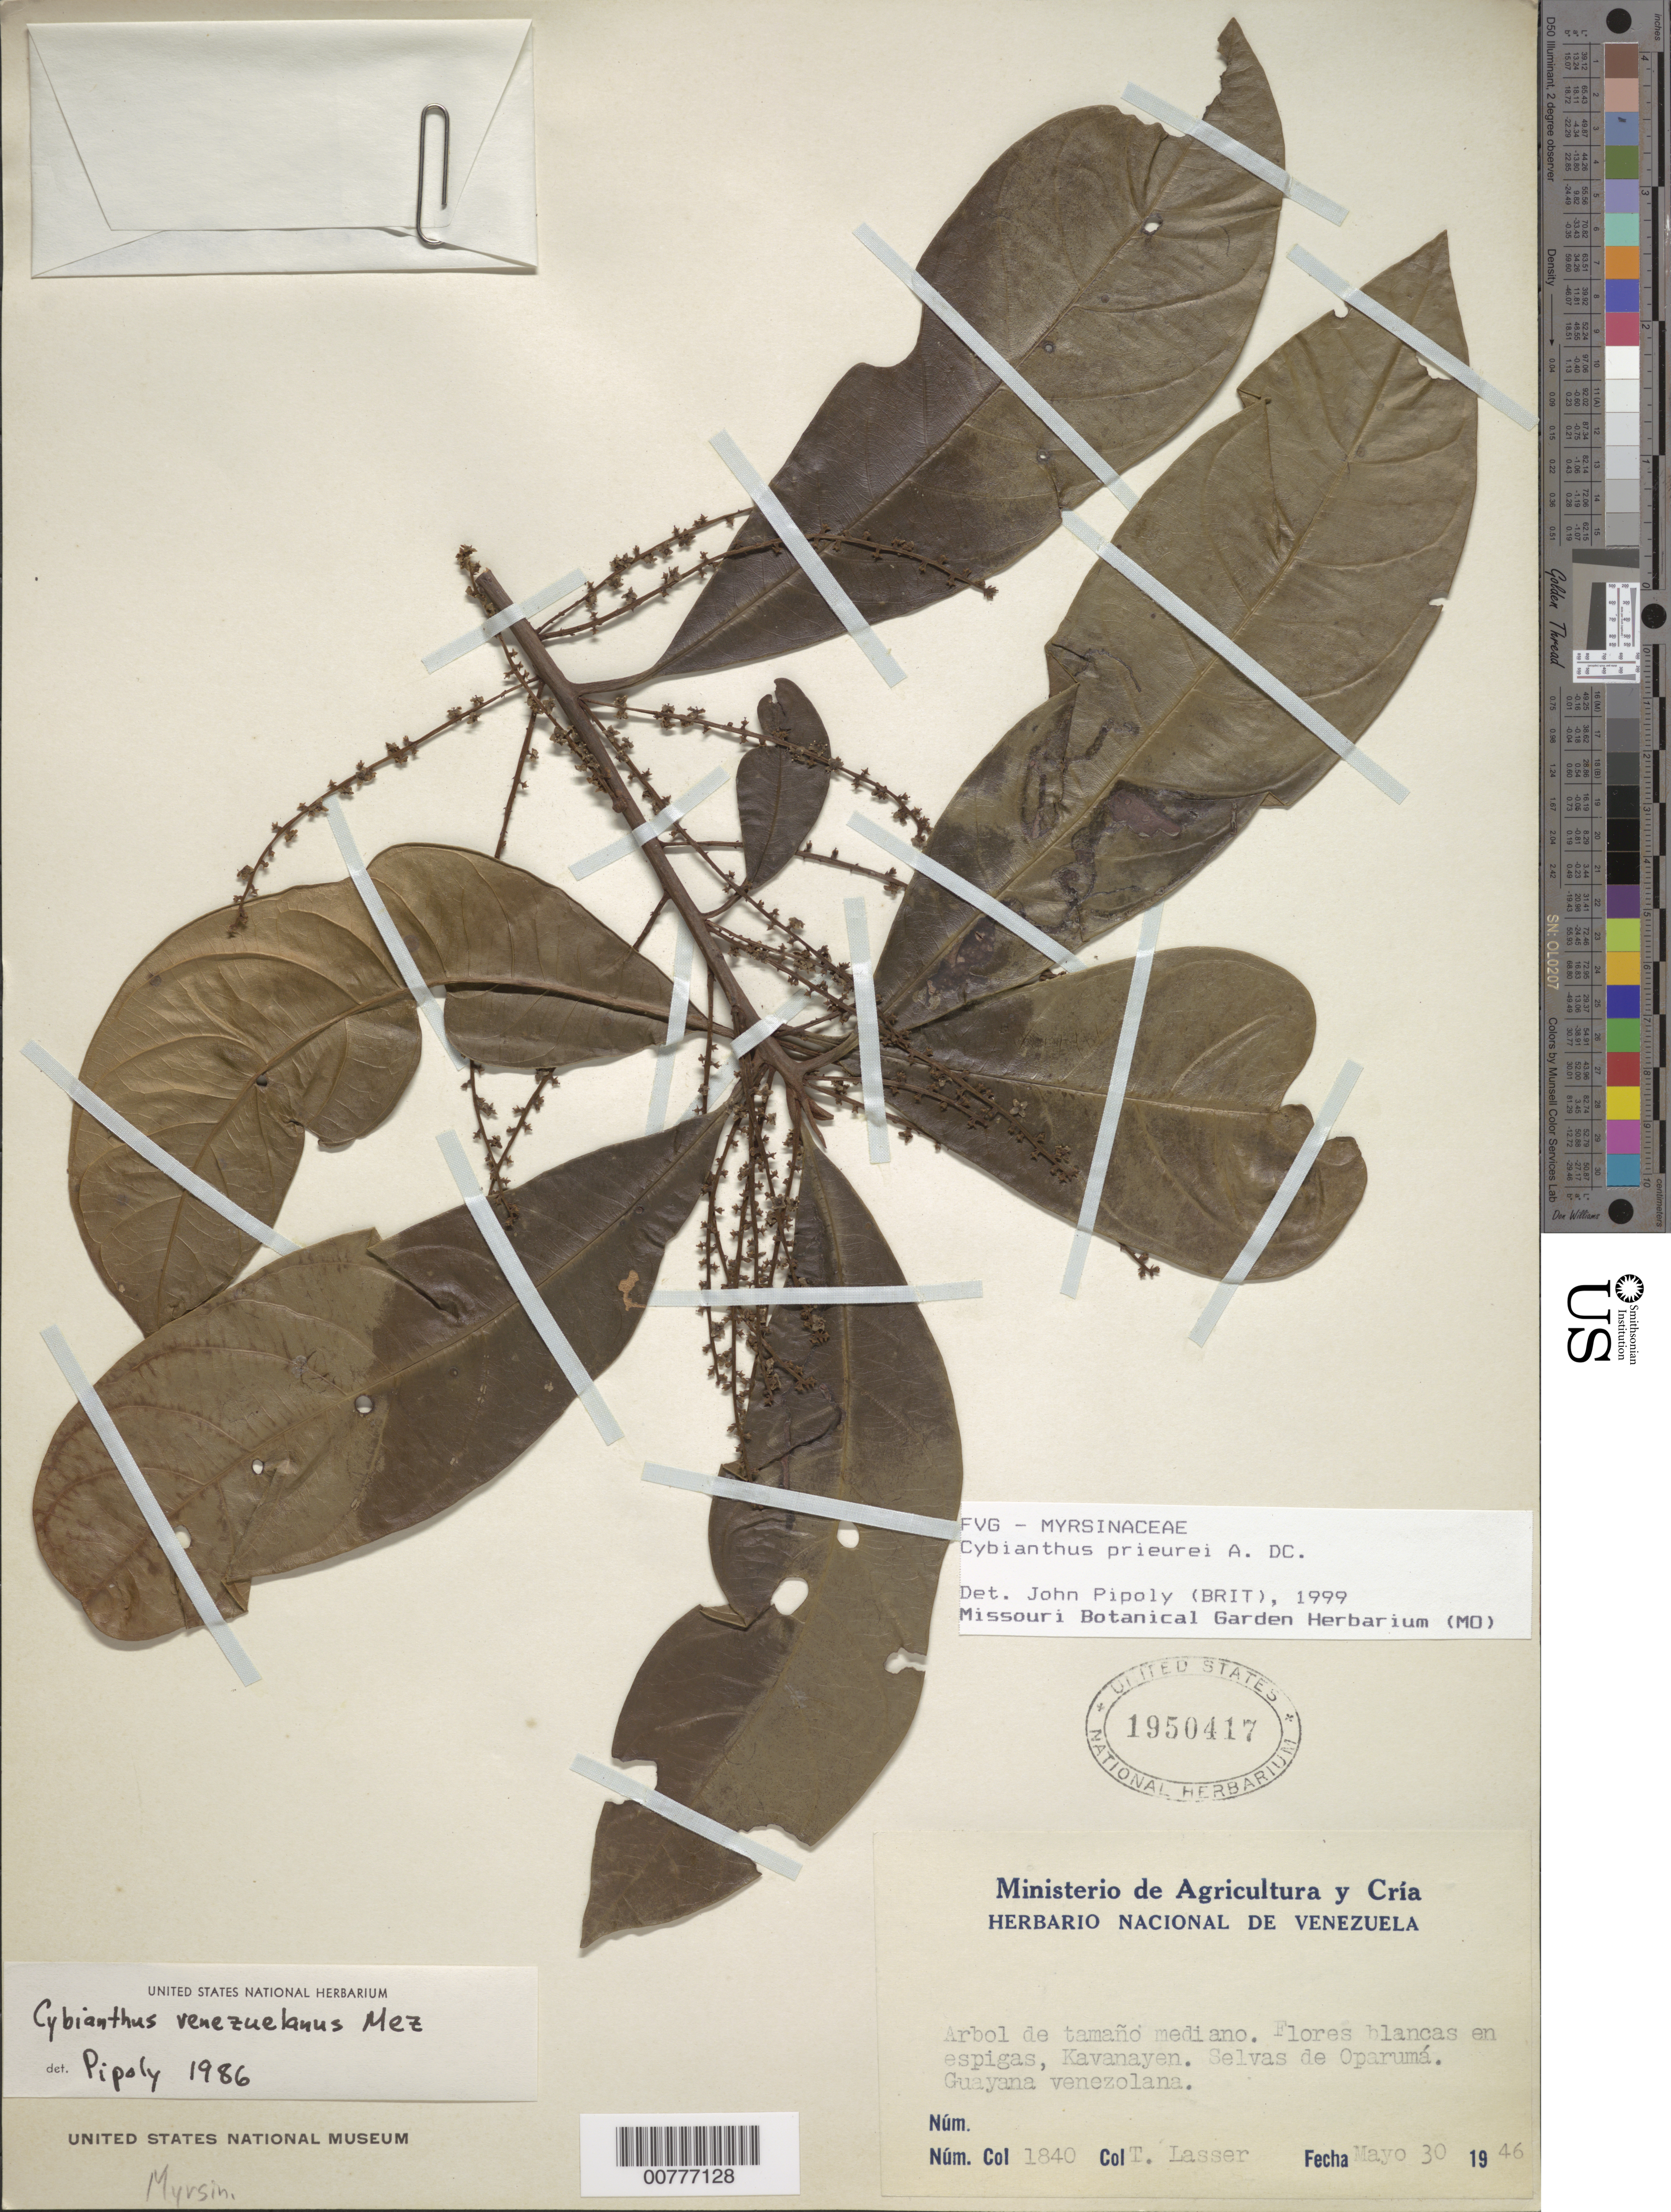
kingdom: Plantae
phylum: Tracheophyta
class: Magnoliopsida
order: Ericales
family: Primulaceae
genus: Cybianthus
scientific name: Cybianthus prieurii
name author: A. DC.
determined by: Pipoly, J. J., III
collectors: T. Lasser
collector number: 1840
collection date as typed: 30-May-46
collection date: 1946-05-30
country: Venezuela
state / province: Bolívar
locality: Kavanayén, Selva de Oparumá, Guayana Venezolana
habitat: Selva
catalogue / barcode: US 1950417